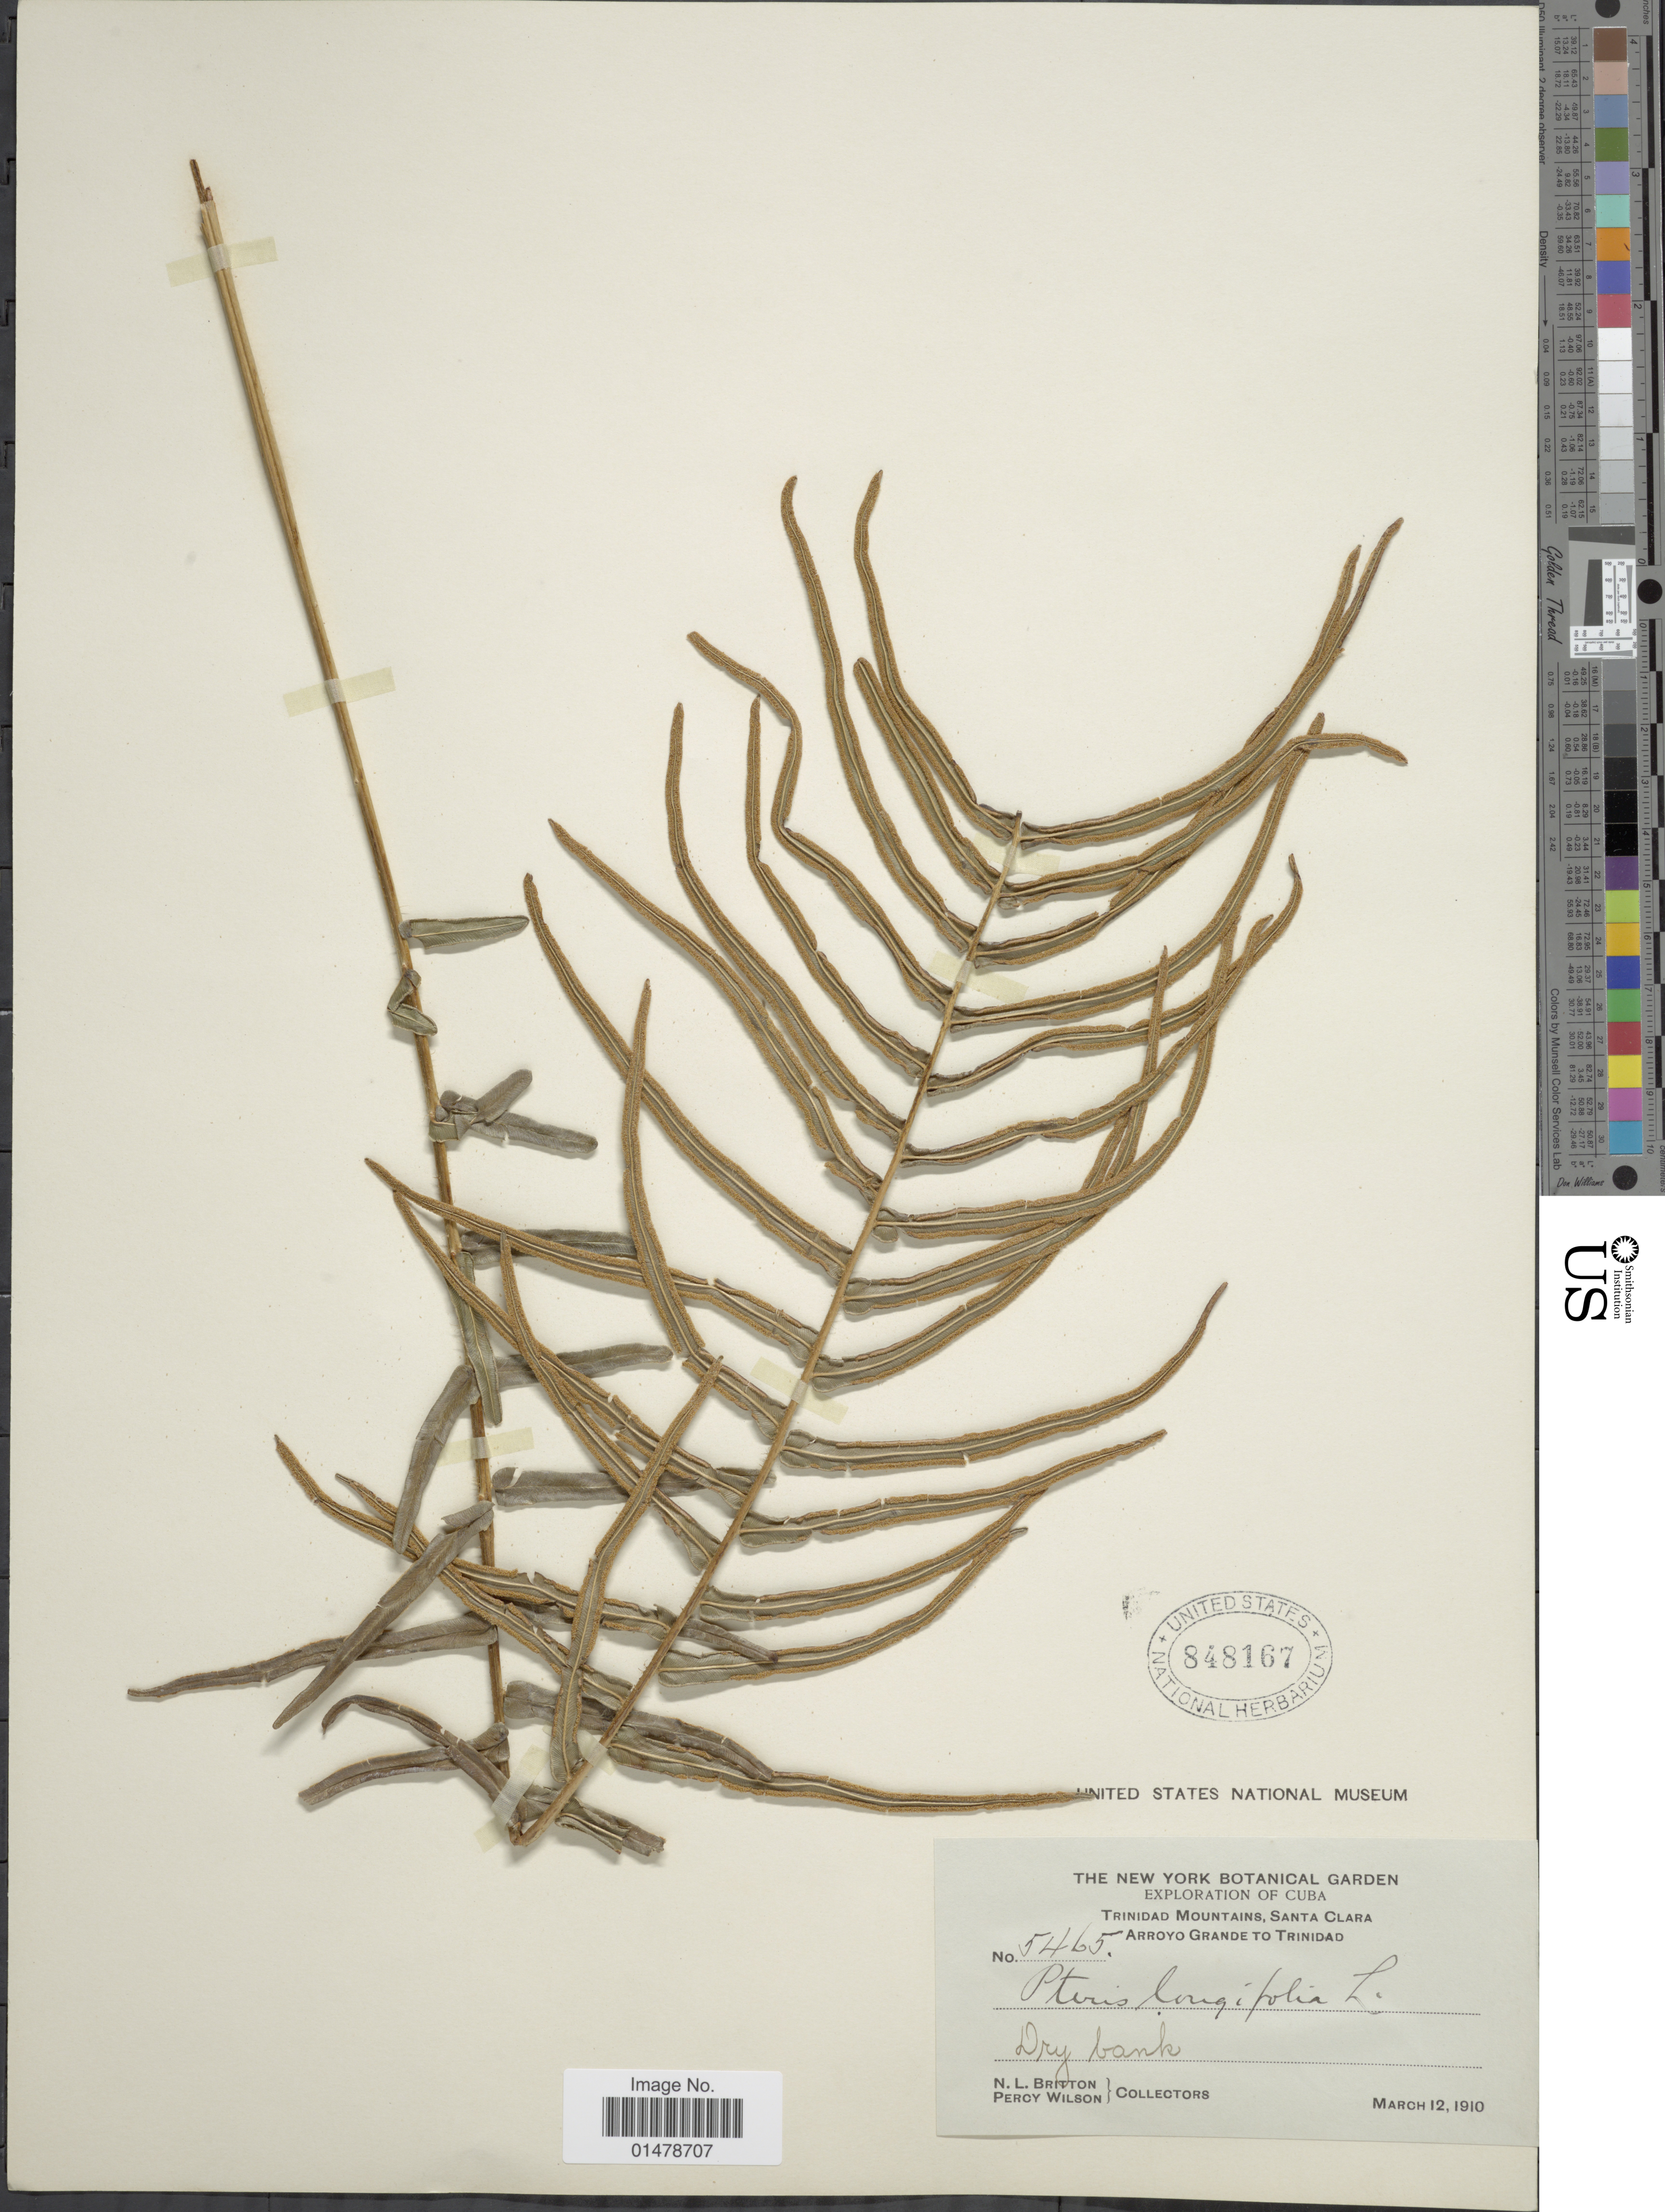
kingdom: Plantae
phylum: Tracheophyta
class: Polypodiopsida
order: Polypodiales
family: Pteridaceae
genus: Pteris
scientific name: Pteris longifolia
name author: L.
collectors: N. Britton & P. Wilson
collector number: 5465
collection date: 1910-03-12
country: Cuba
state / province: Las Villas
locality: Trinidad Mountains, Santa Clara. Arroyo Grande to Trinidad. Dry bank.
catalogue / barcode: US 848167